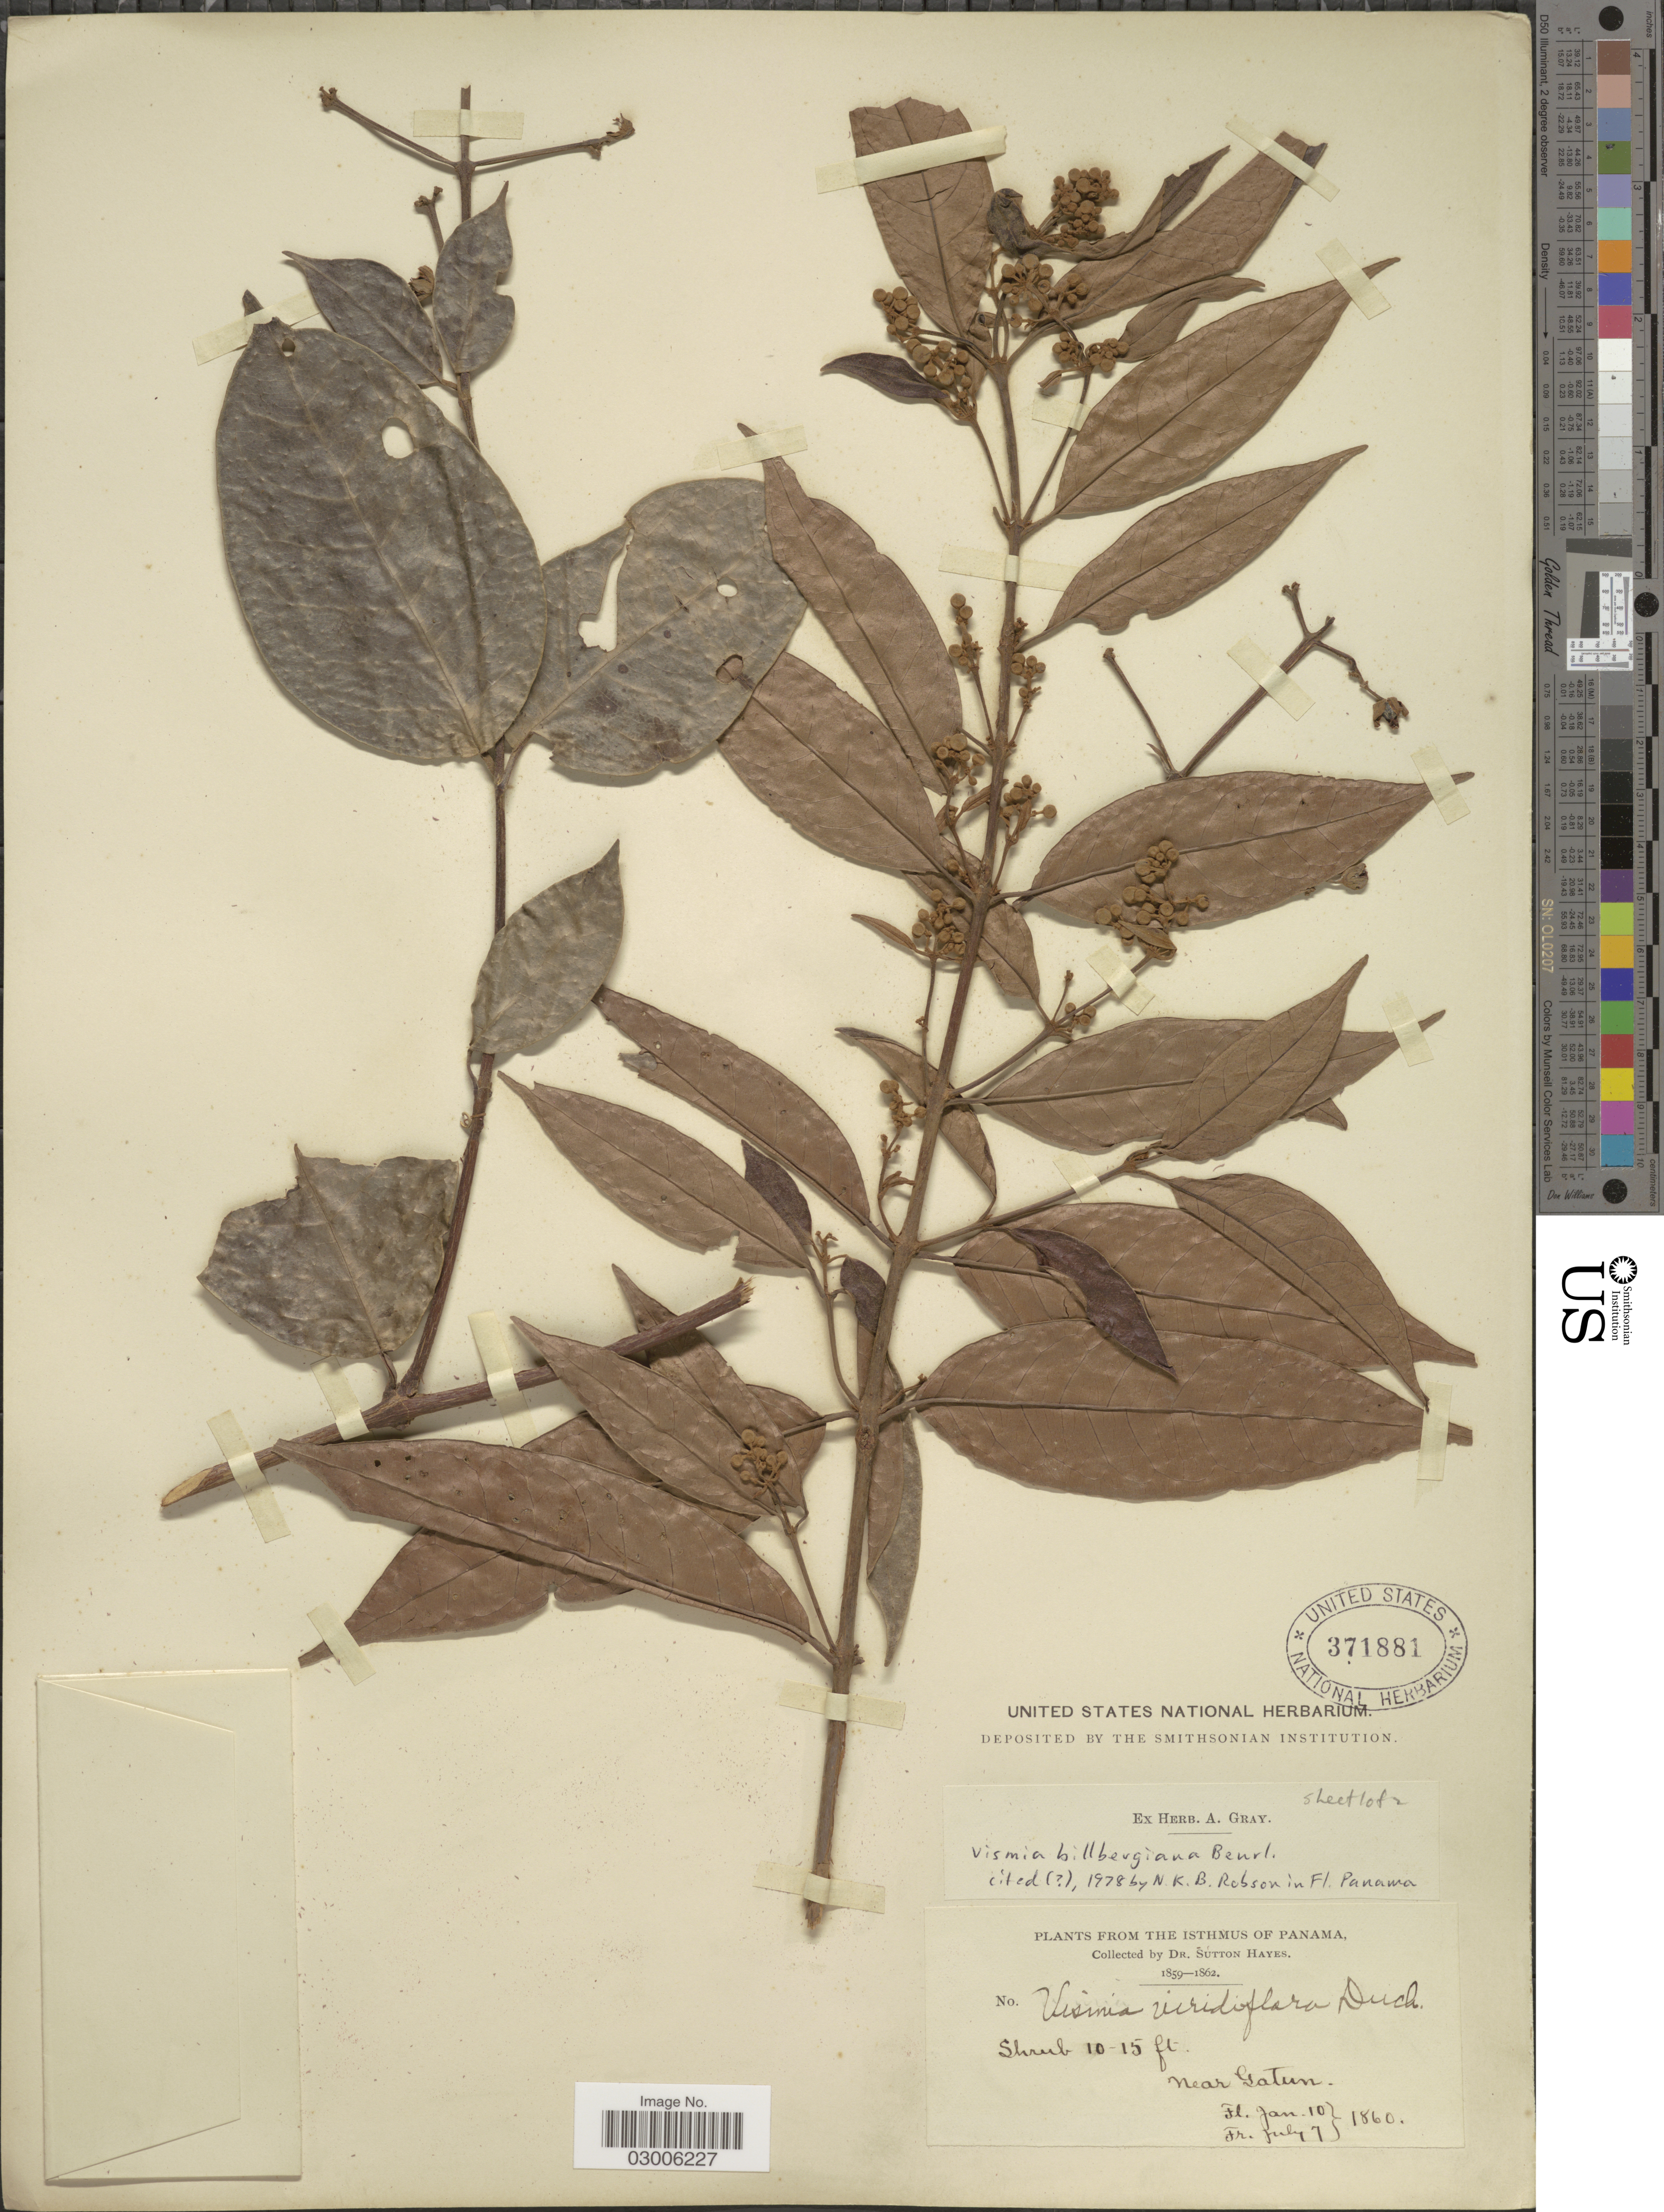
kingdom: Plantae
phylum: Tracheophyta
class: Magnoliopsida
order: Malpighiales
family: Hypericaceae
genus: Vismia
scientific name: Vismia billbergiana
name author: Beurl.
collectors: S. Hayes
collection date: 1860-01-10/1860-07-07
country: Panama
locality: The Isthmus of Panama. Near Gatun.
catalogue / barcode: US 371881